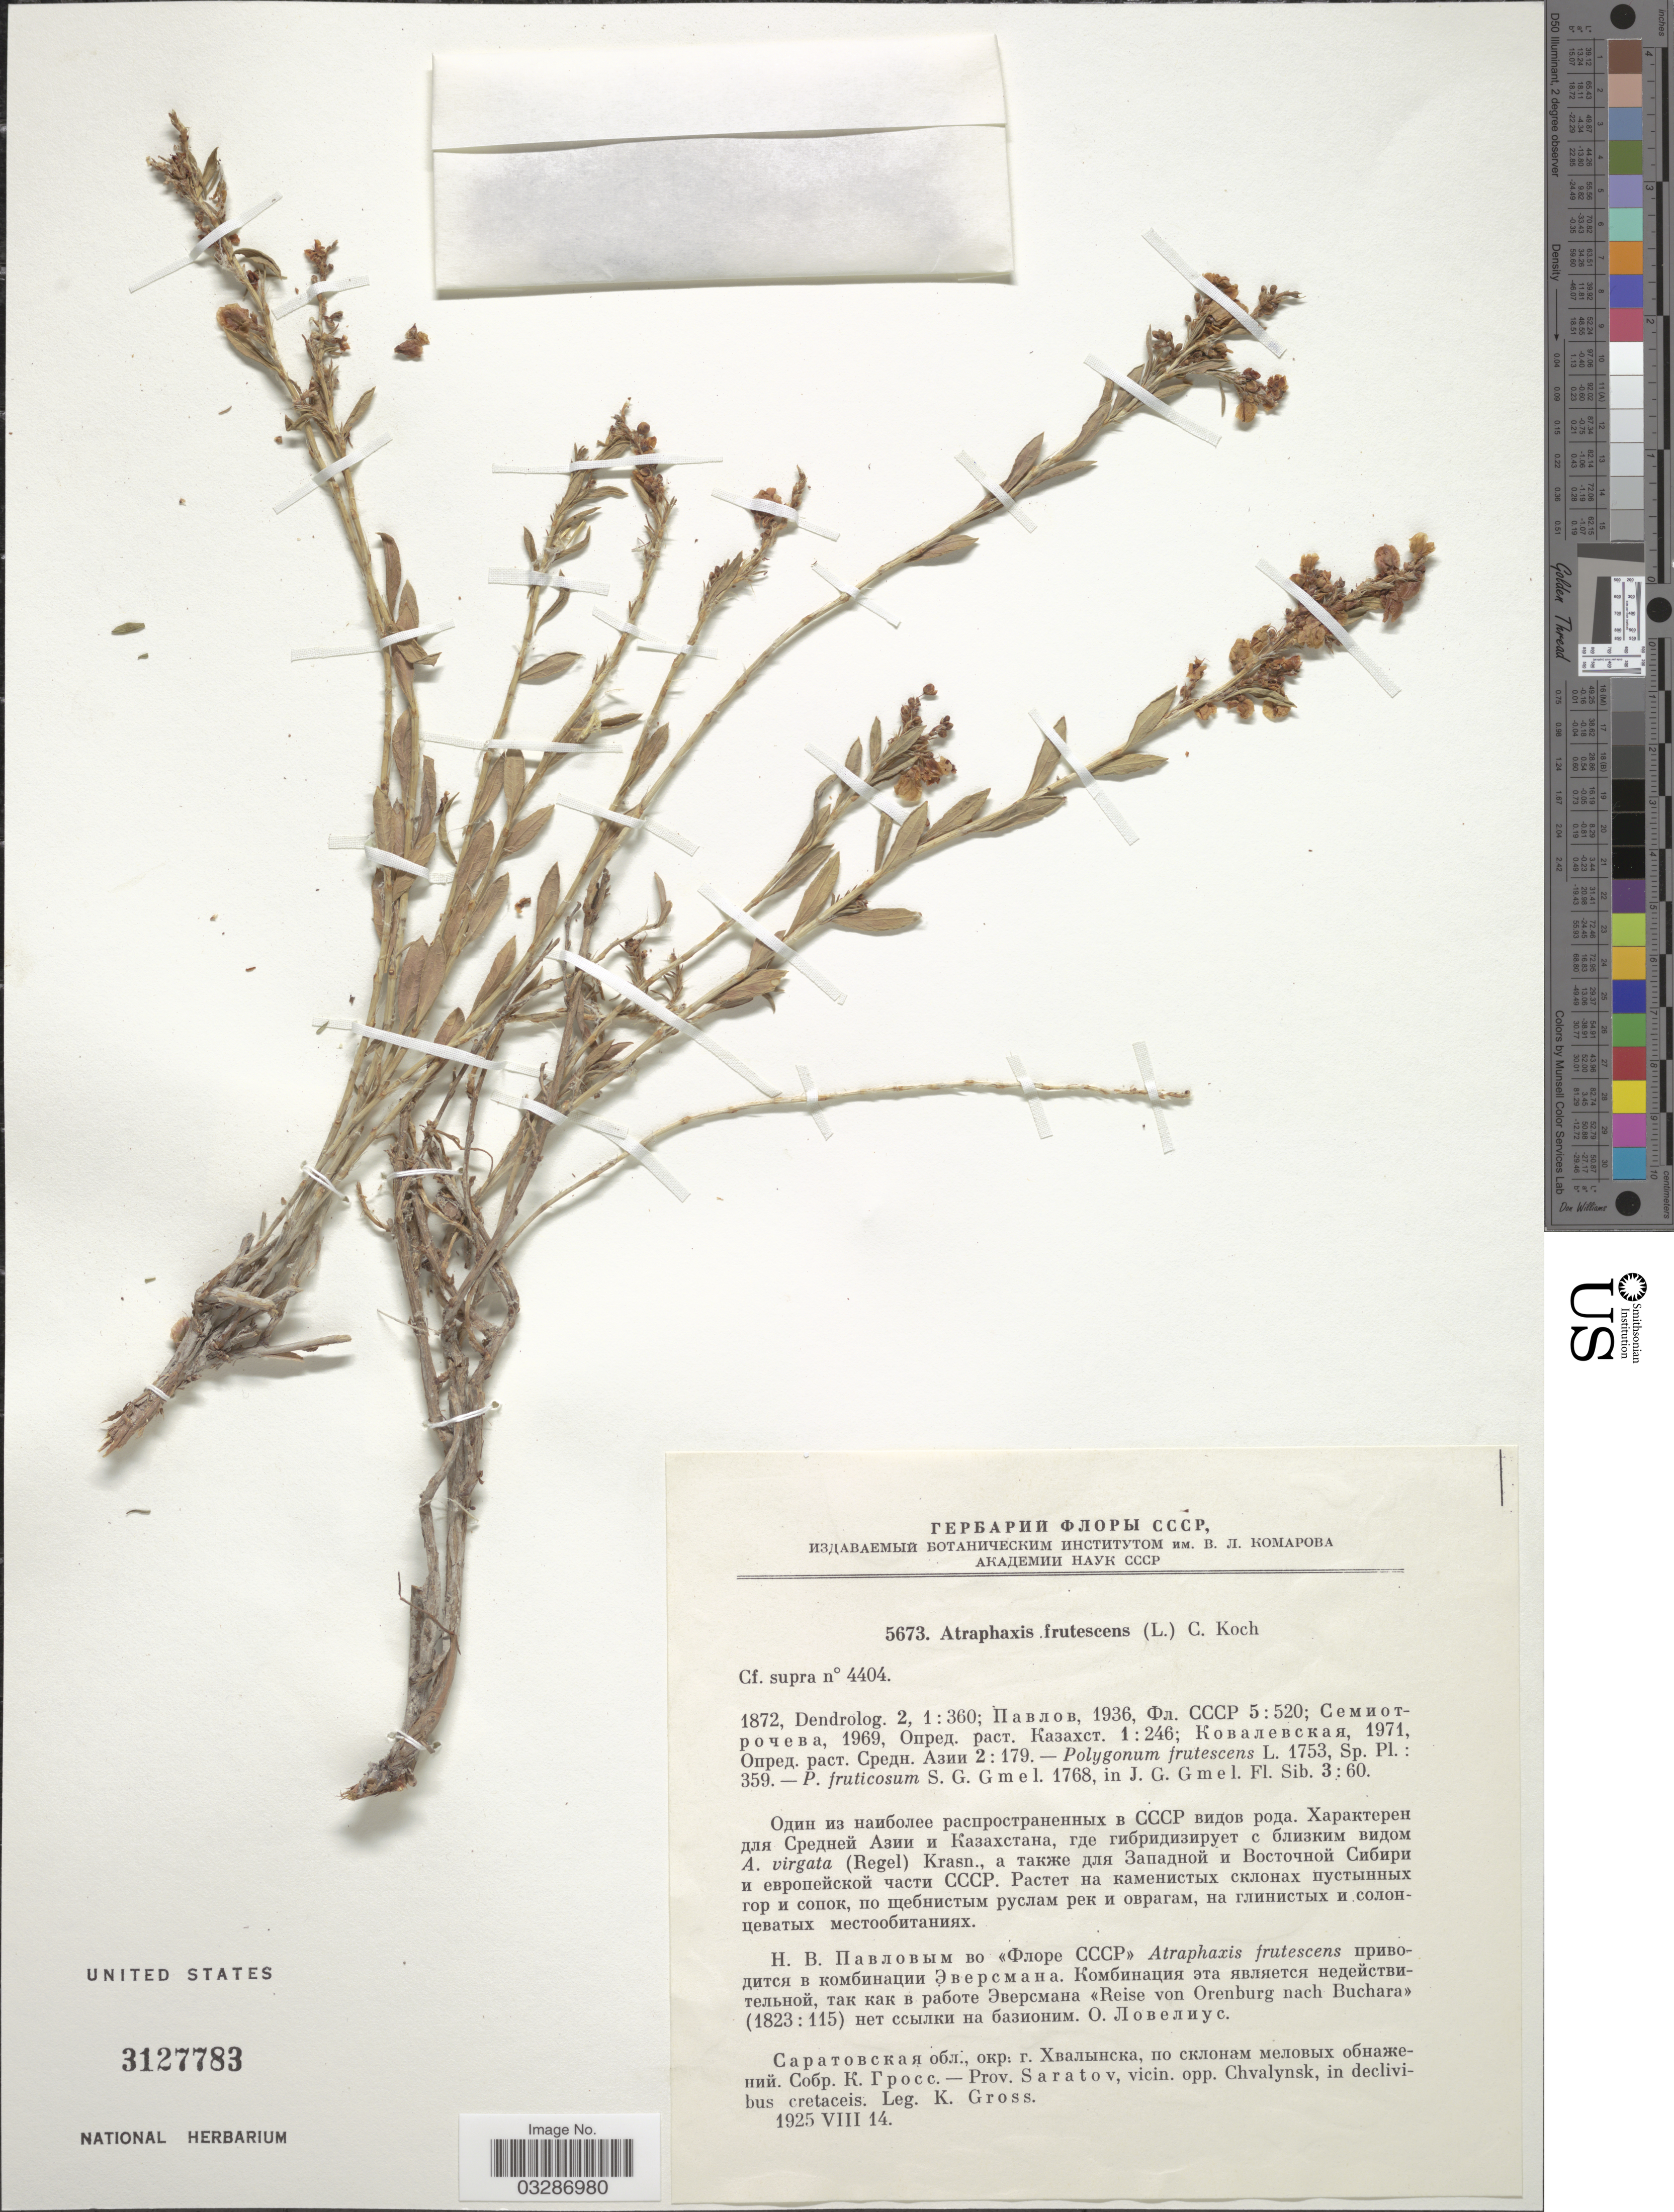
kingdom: Plantae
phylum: Tracheophyta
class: Magnoliopsida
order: Caryophyllales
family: Polygonaceae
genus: Atraphaxis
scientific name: Atraphaxis frutescens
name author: (L.) K. Koch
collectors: K. Gross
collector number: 5673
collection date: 1925-08-14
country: Russian Federation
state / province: Saratov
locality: Vicin. opp. Chvalynsk, in declivibus cretaceis.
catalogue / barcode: US 3127783